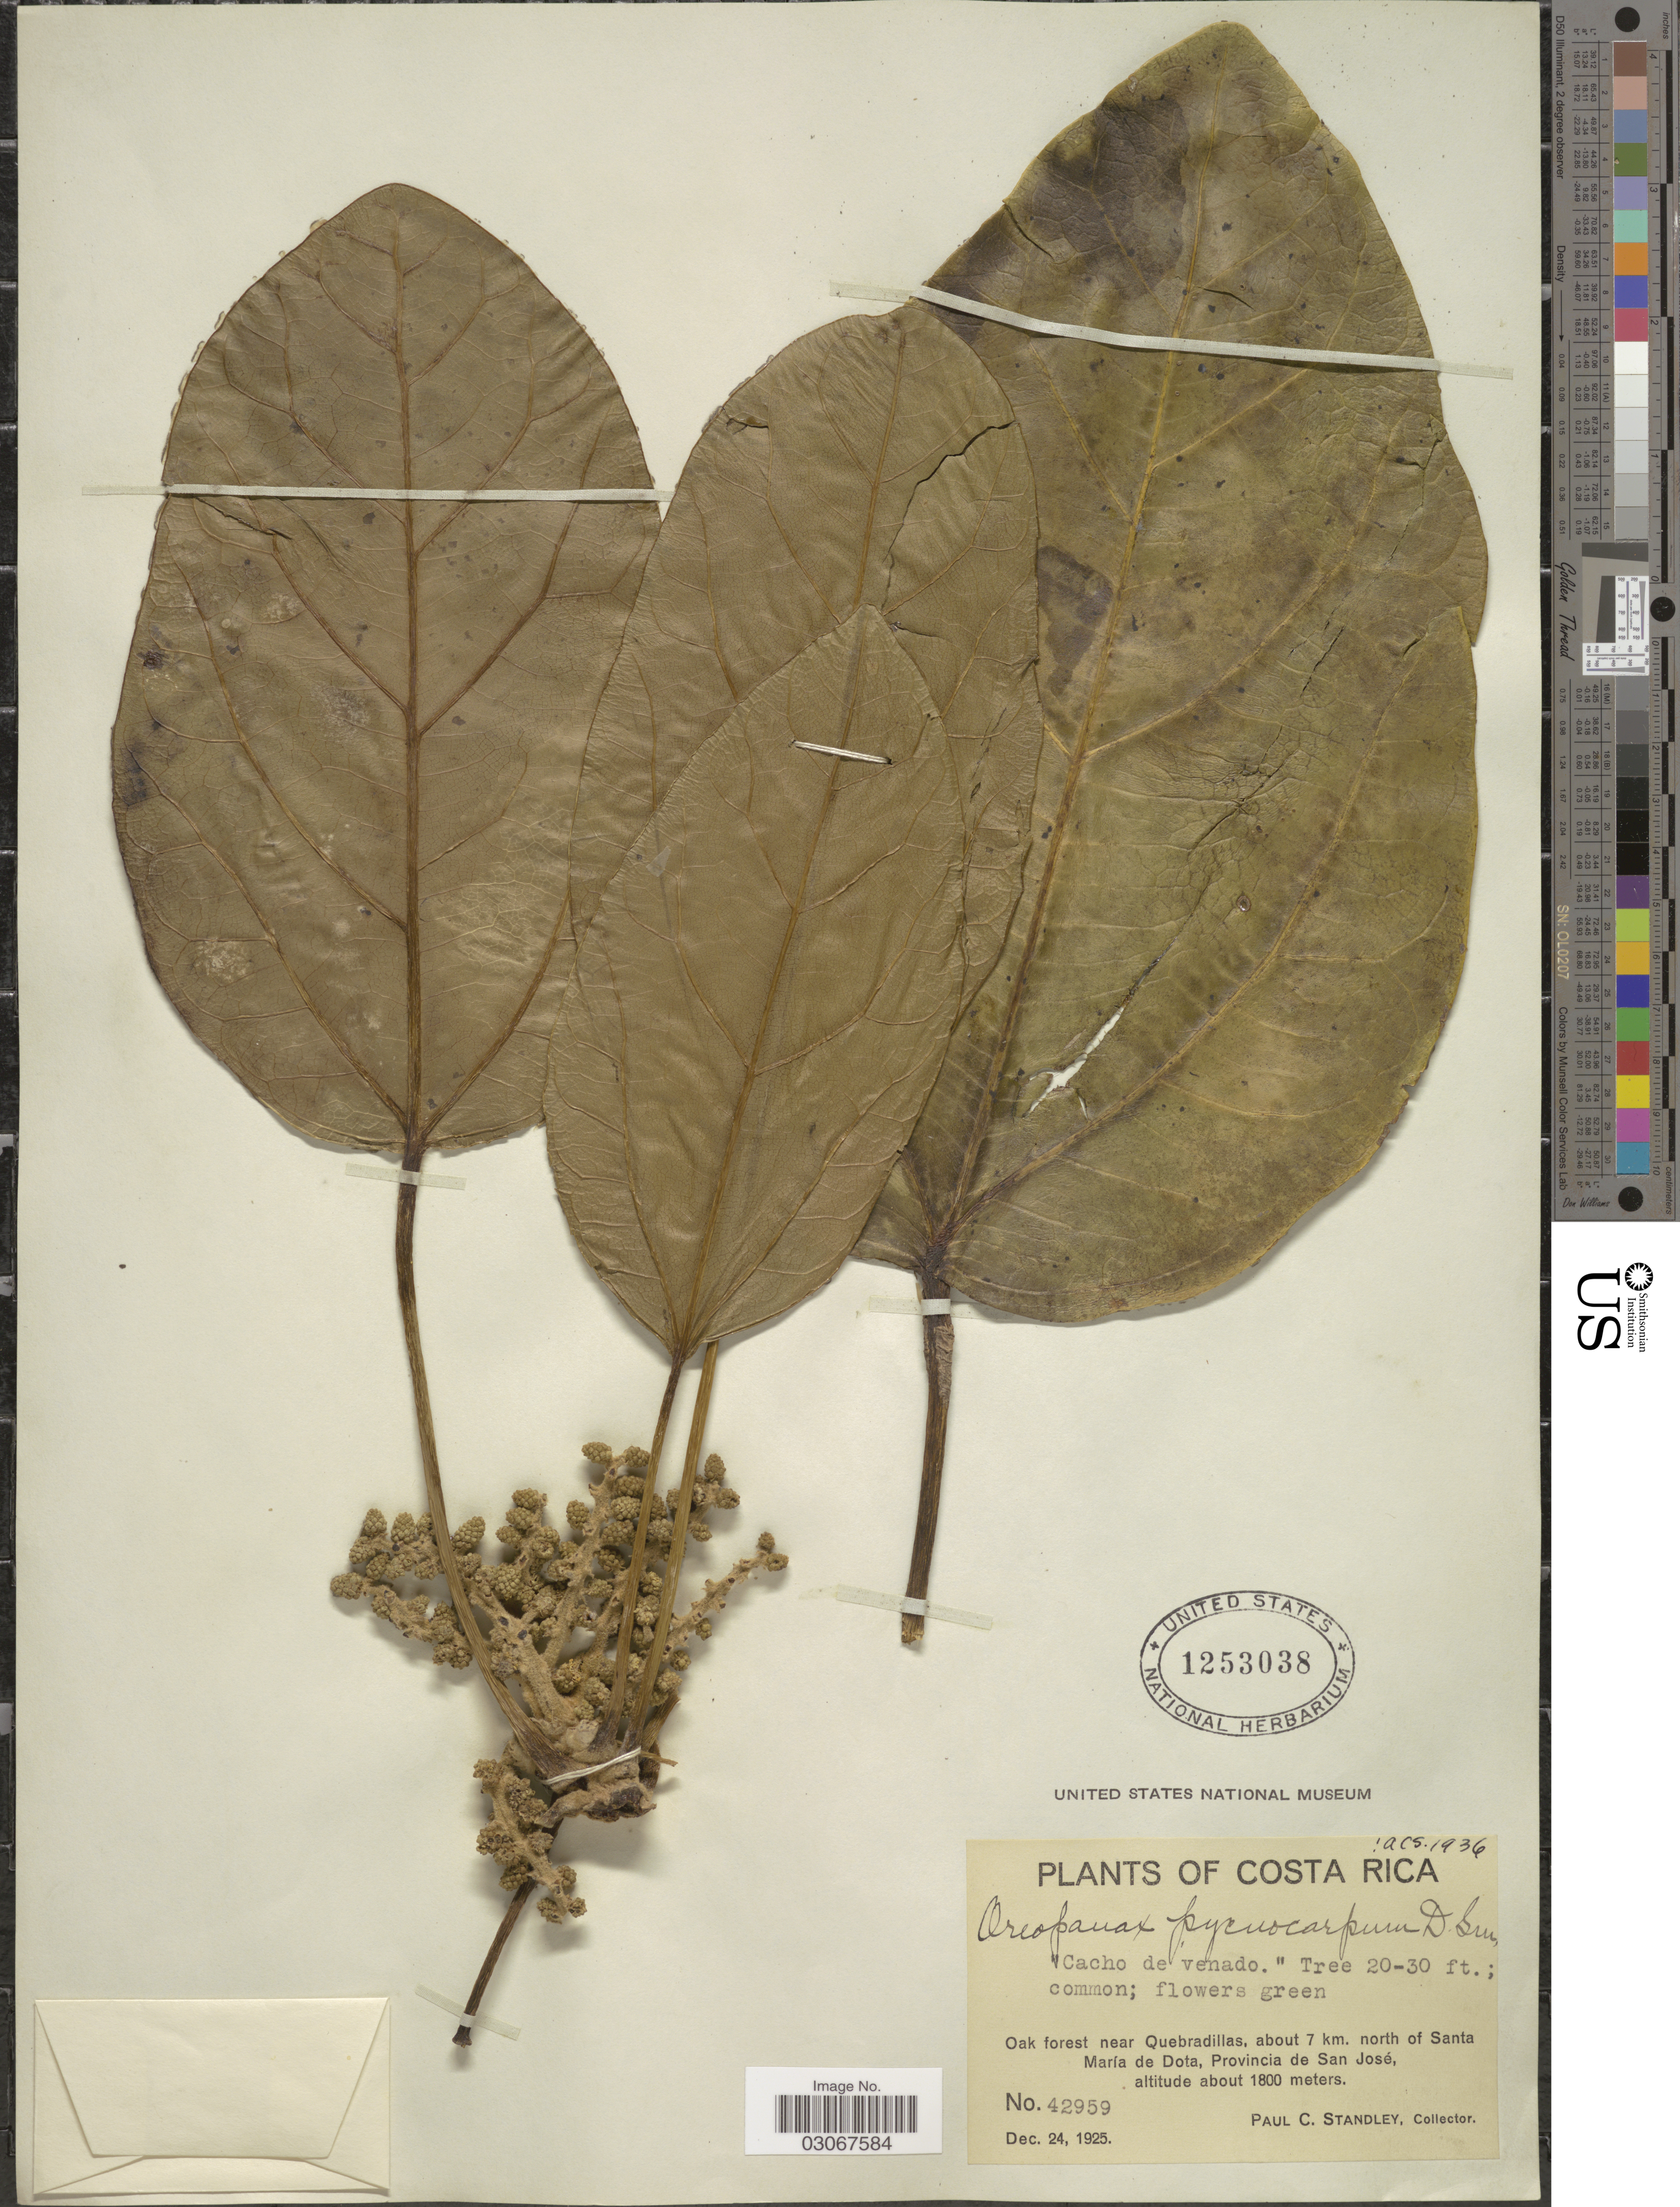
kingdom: Plantae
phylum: Tracheophyta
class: Magnoliopsida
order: Apiales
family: Araliaceae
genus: Oreopanax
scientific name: Oreopanax pycnocarpus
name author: Donn. Sm.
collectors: P. C. Standley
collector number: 42959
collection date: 1925-12-24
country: Costa Rica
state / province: San José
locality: Oak forest near Quebradillas, about 7 km. north of Santa María de Dota.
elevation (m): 1800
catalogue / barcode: US 1253038